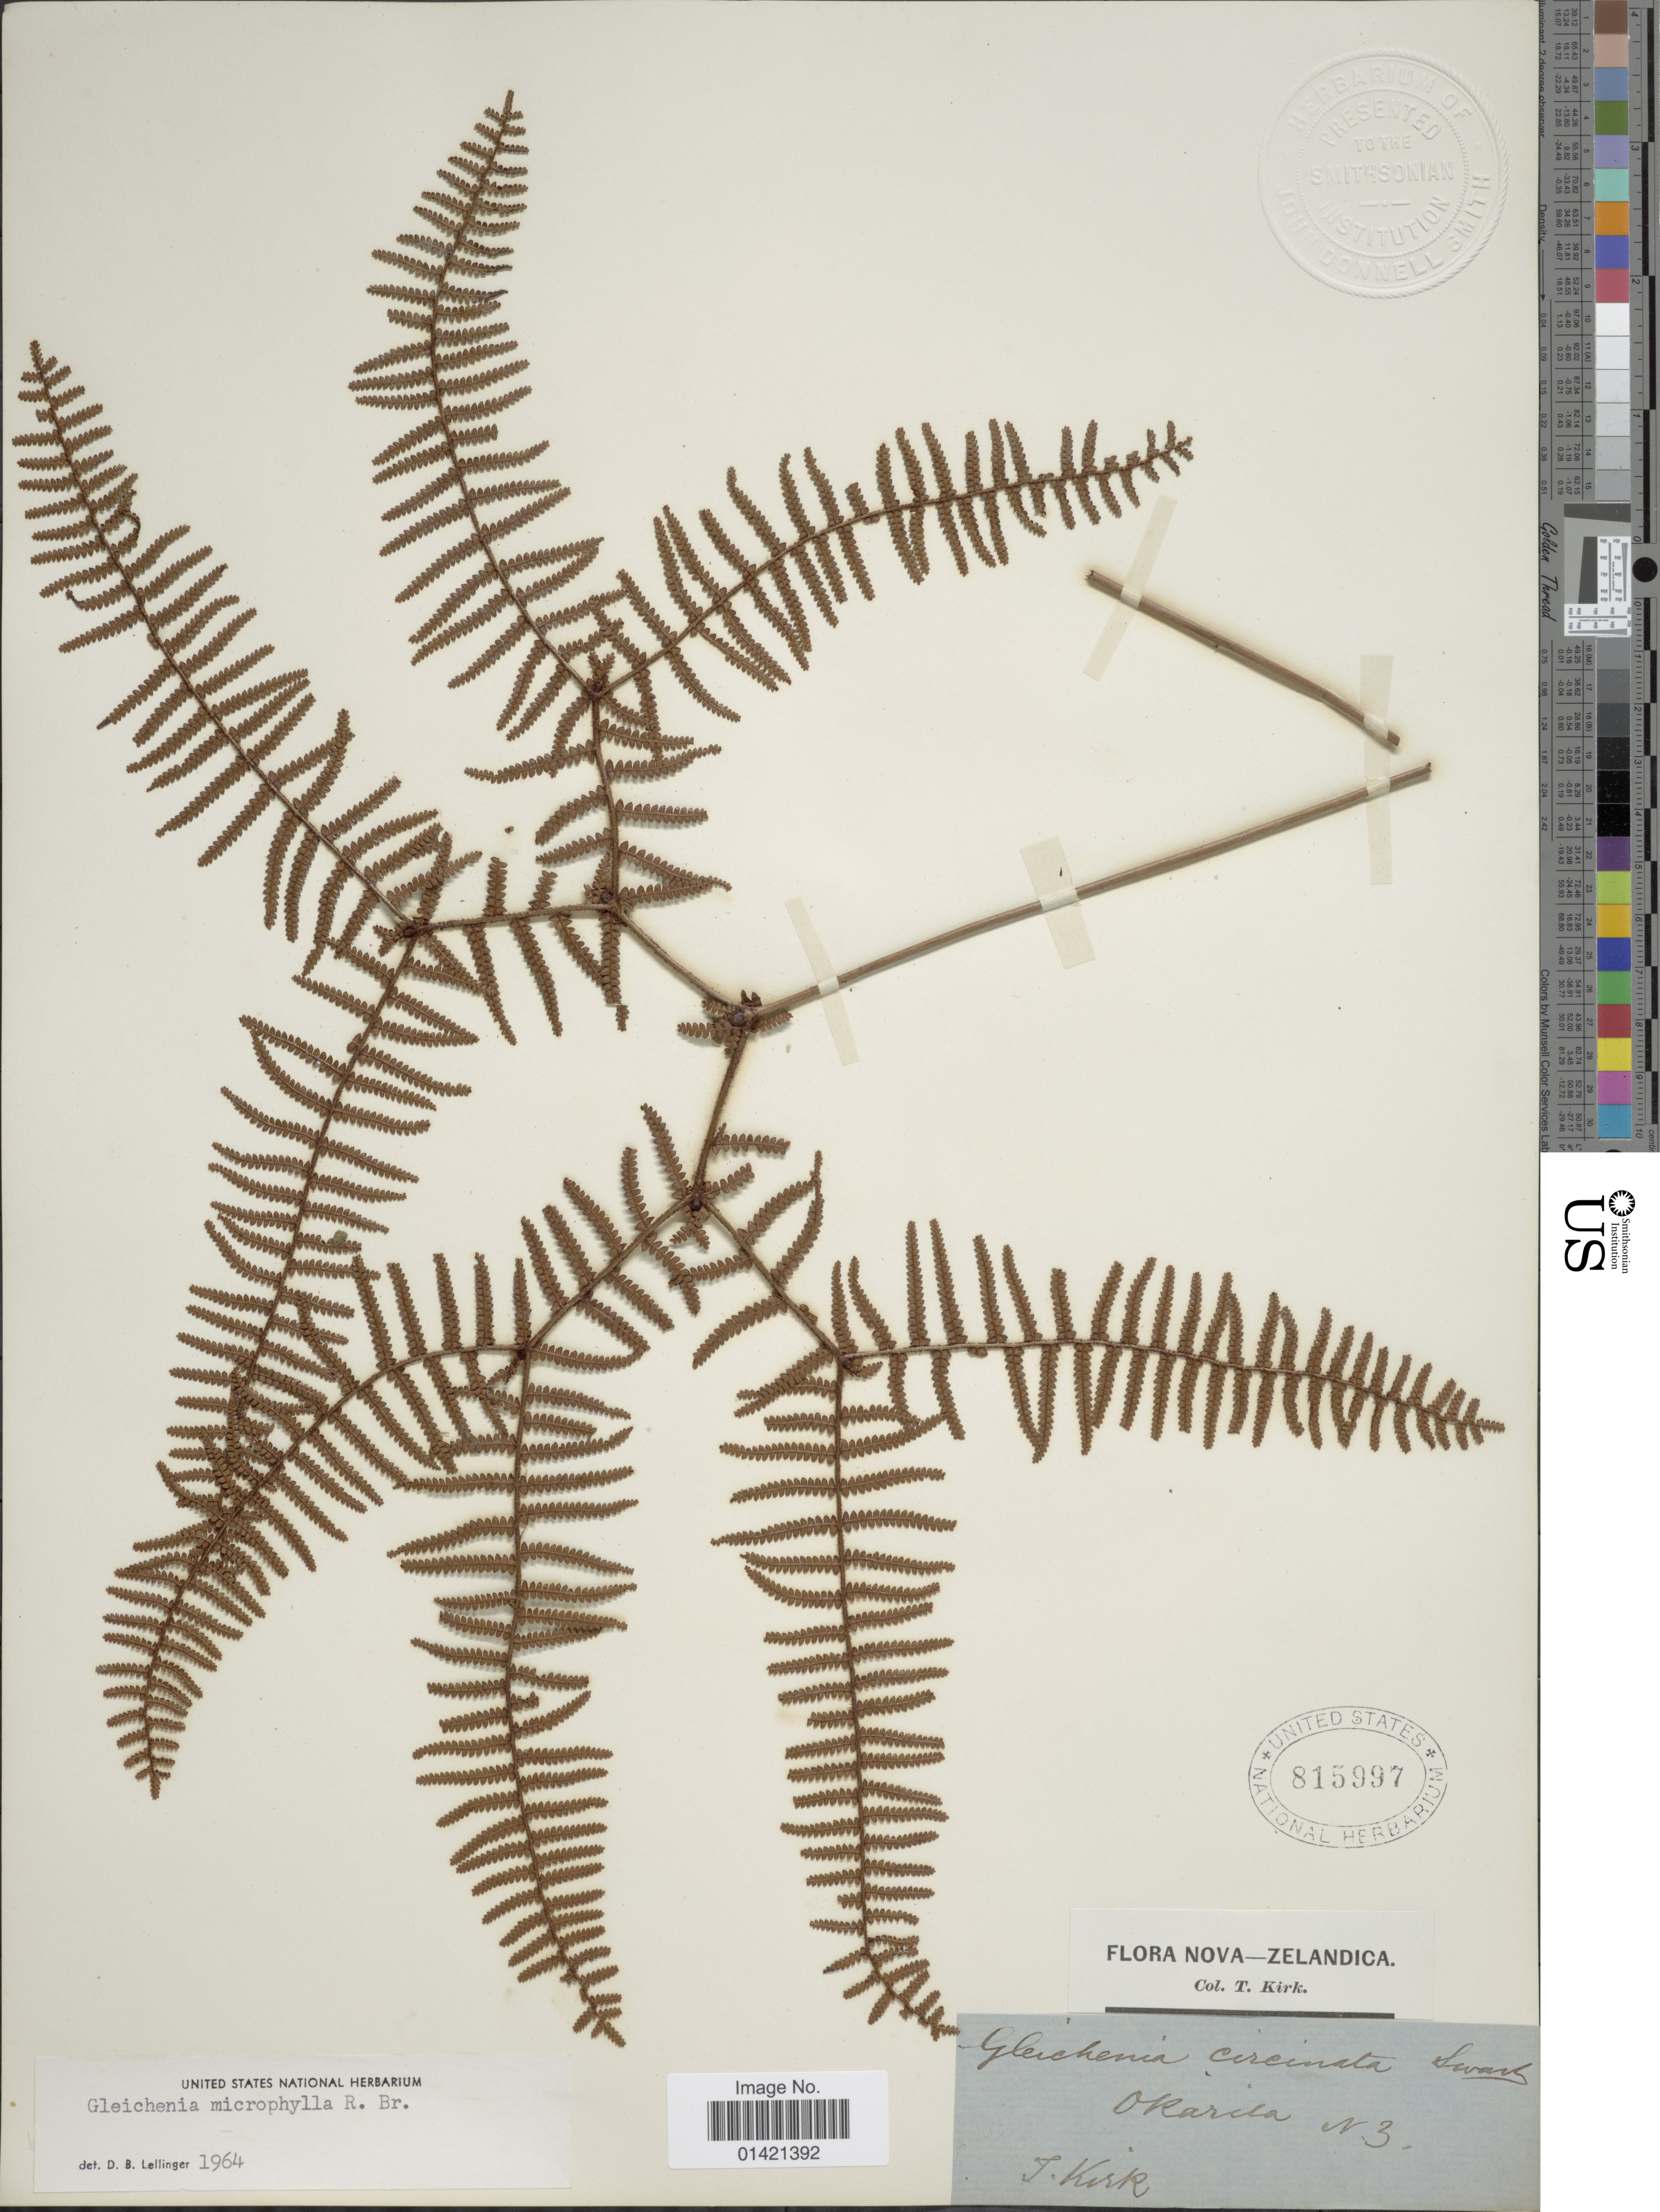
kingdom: Plantae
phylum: Tracheophyta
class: Polypodiopsida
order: Gleicheniales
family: Gleicheniaceae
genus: Gleichenia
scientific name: Gleichenia microphylla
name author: R. Br.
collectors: J. Kirk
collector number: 3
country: New Zealand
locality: Okarito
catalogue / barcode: US 815997